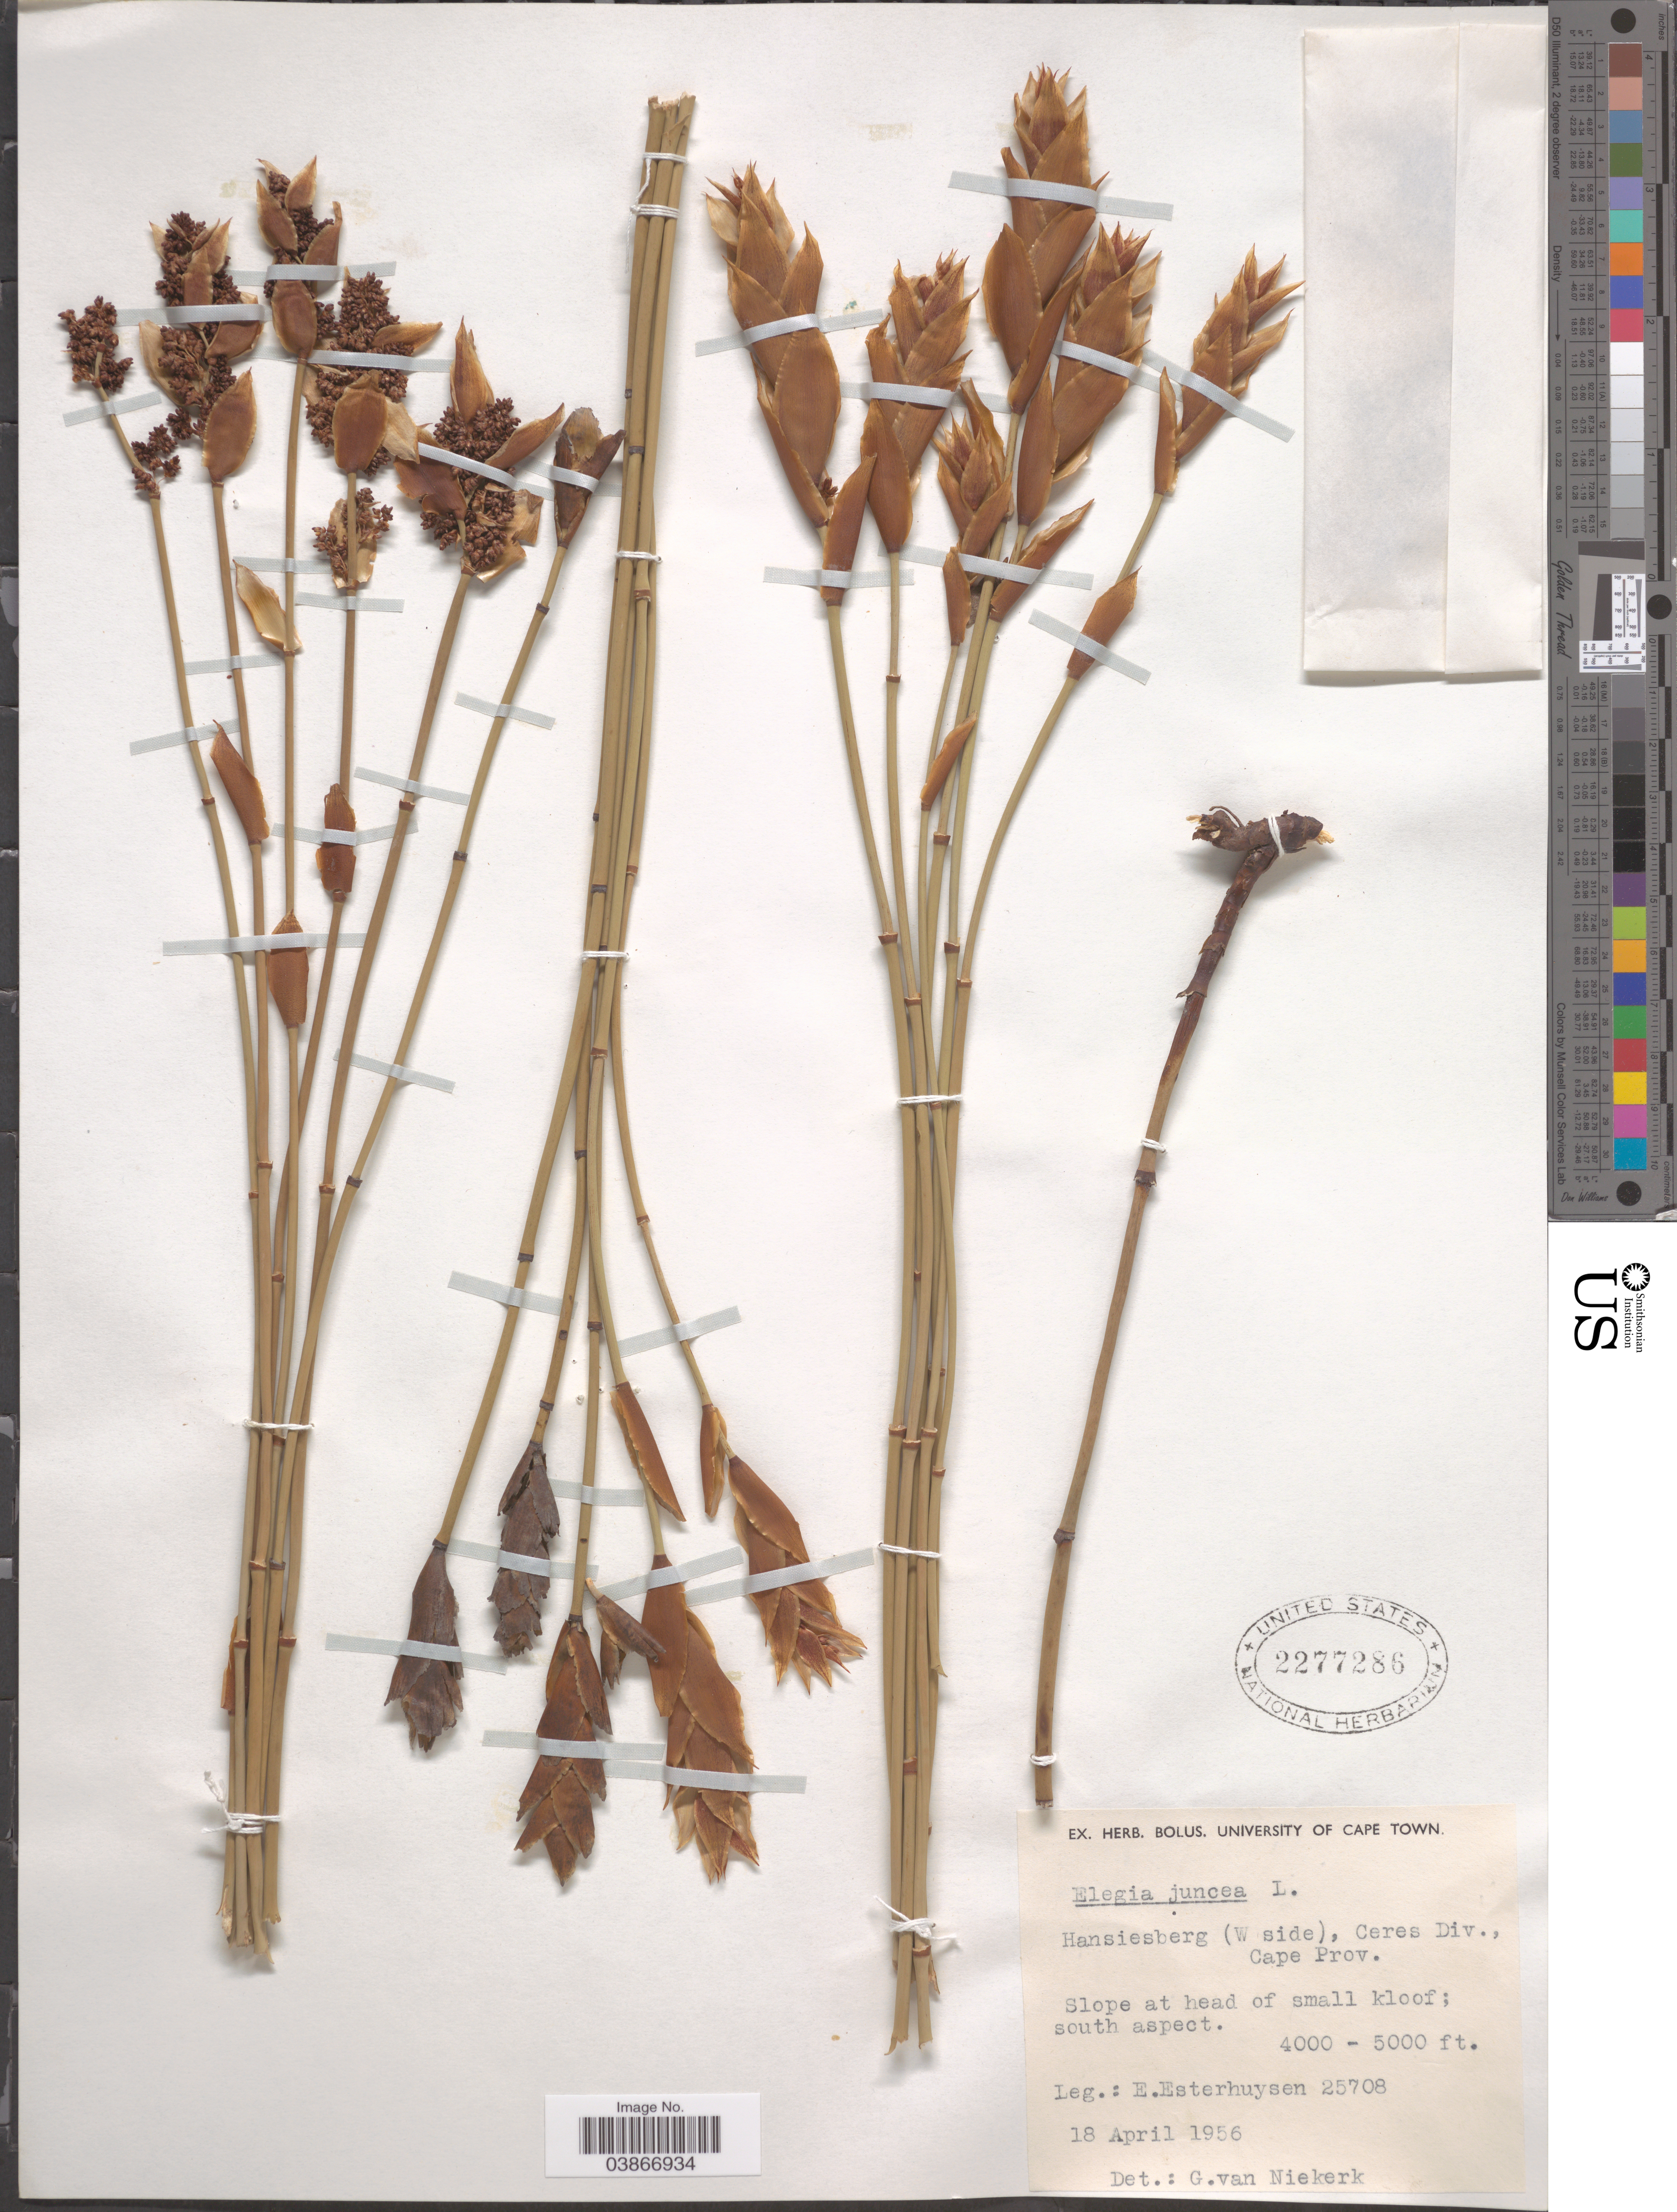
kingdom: Plantae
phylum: Tracheophyta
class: Liliopsida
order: Poales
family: Restionaceae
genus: Elegia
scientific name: Elegia juncea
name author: L.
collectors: E. E. Esterhuysen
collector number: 25708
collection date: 1956-04-18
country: South Africa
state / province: Western Cape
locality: Hansiesberg (W side), Ceres Div. Slope at head of small kloof; south aspect.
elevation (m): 1219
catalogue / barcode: US 2277286